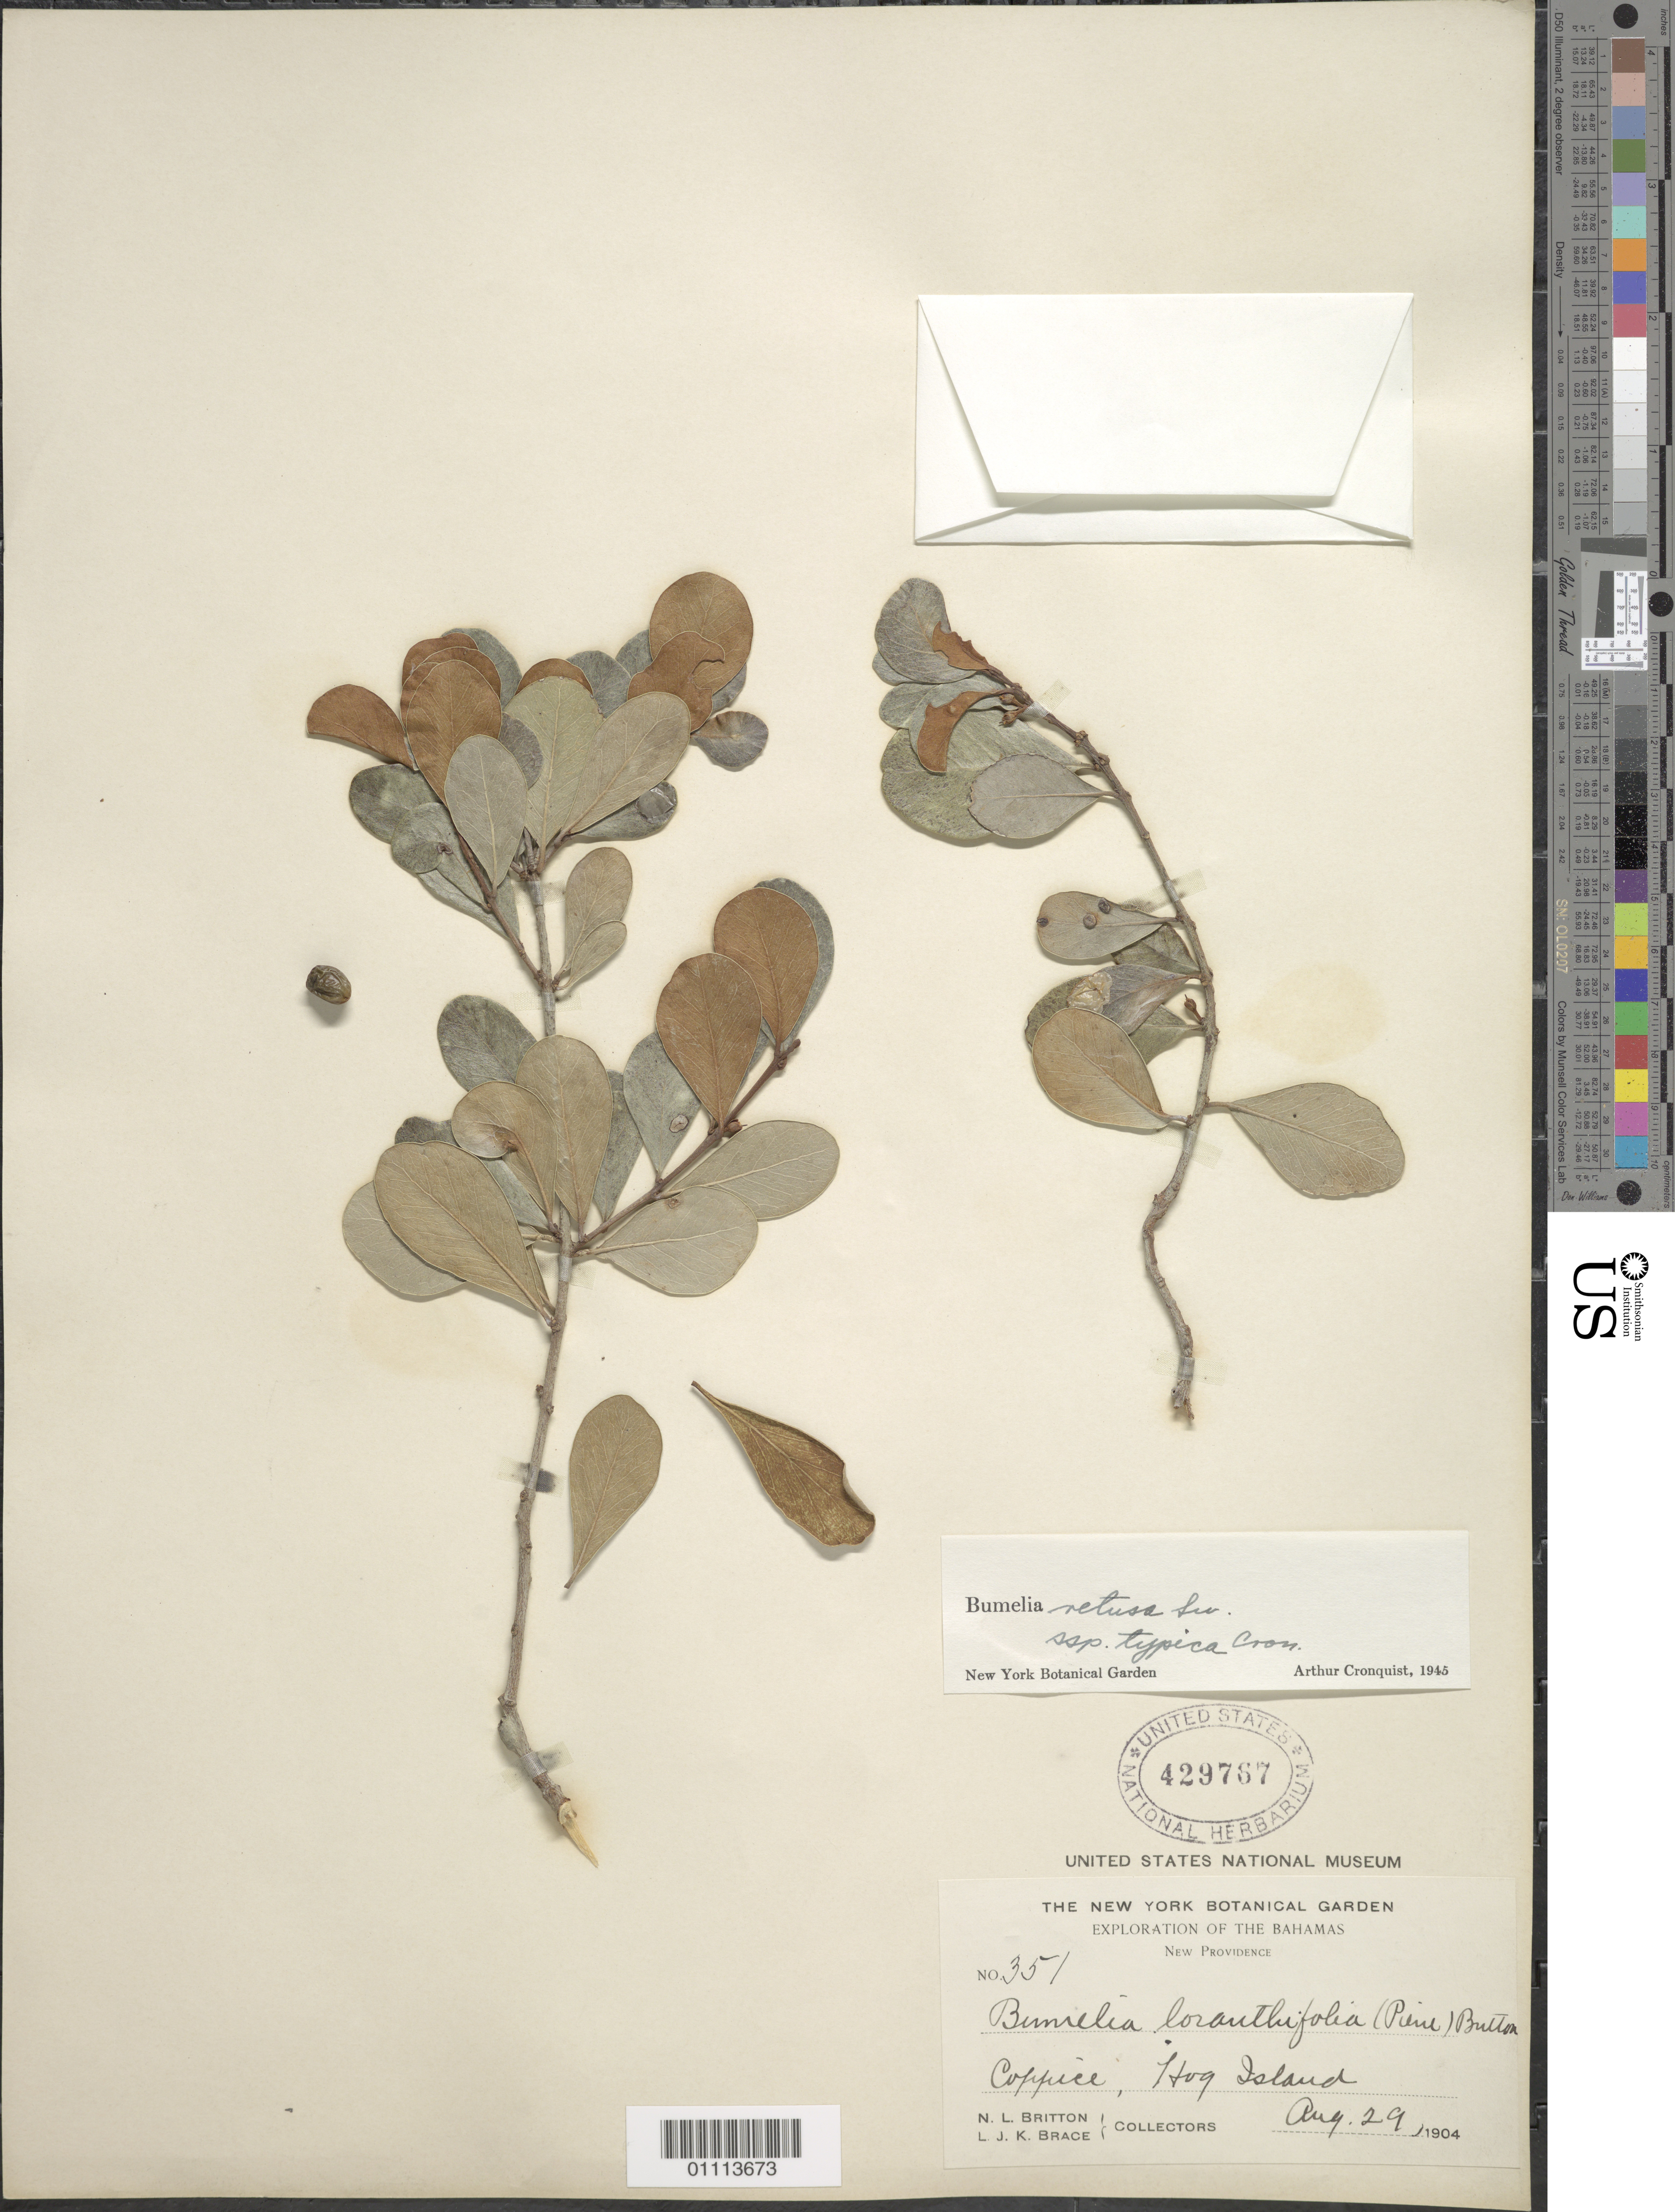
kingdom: Plantae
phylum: Tracheophyta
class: Magnoliopsida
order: Ericales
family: Sapotaceae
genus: Sideroxylon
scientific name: Sideroxylon americanum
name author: (Mill.) T.D. Penn.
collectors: N. Britton & L. J. K. Brace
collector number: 351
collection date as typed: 29 Aug 1904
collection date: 1904-08-29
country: Bahamas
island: New Providence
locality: Coppice, Hog Island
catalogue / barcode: US 429767